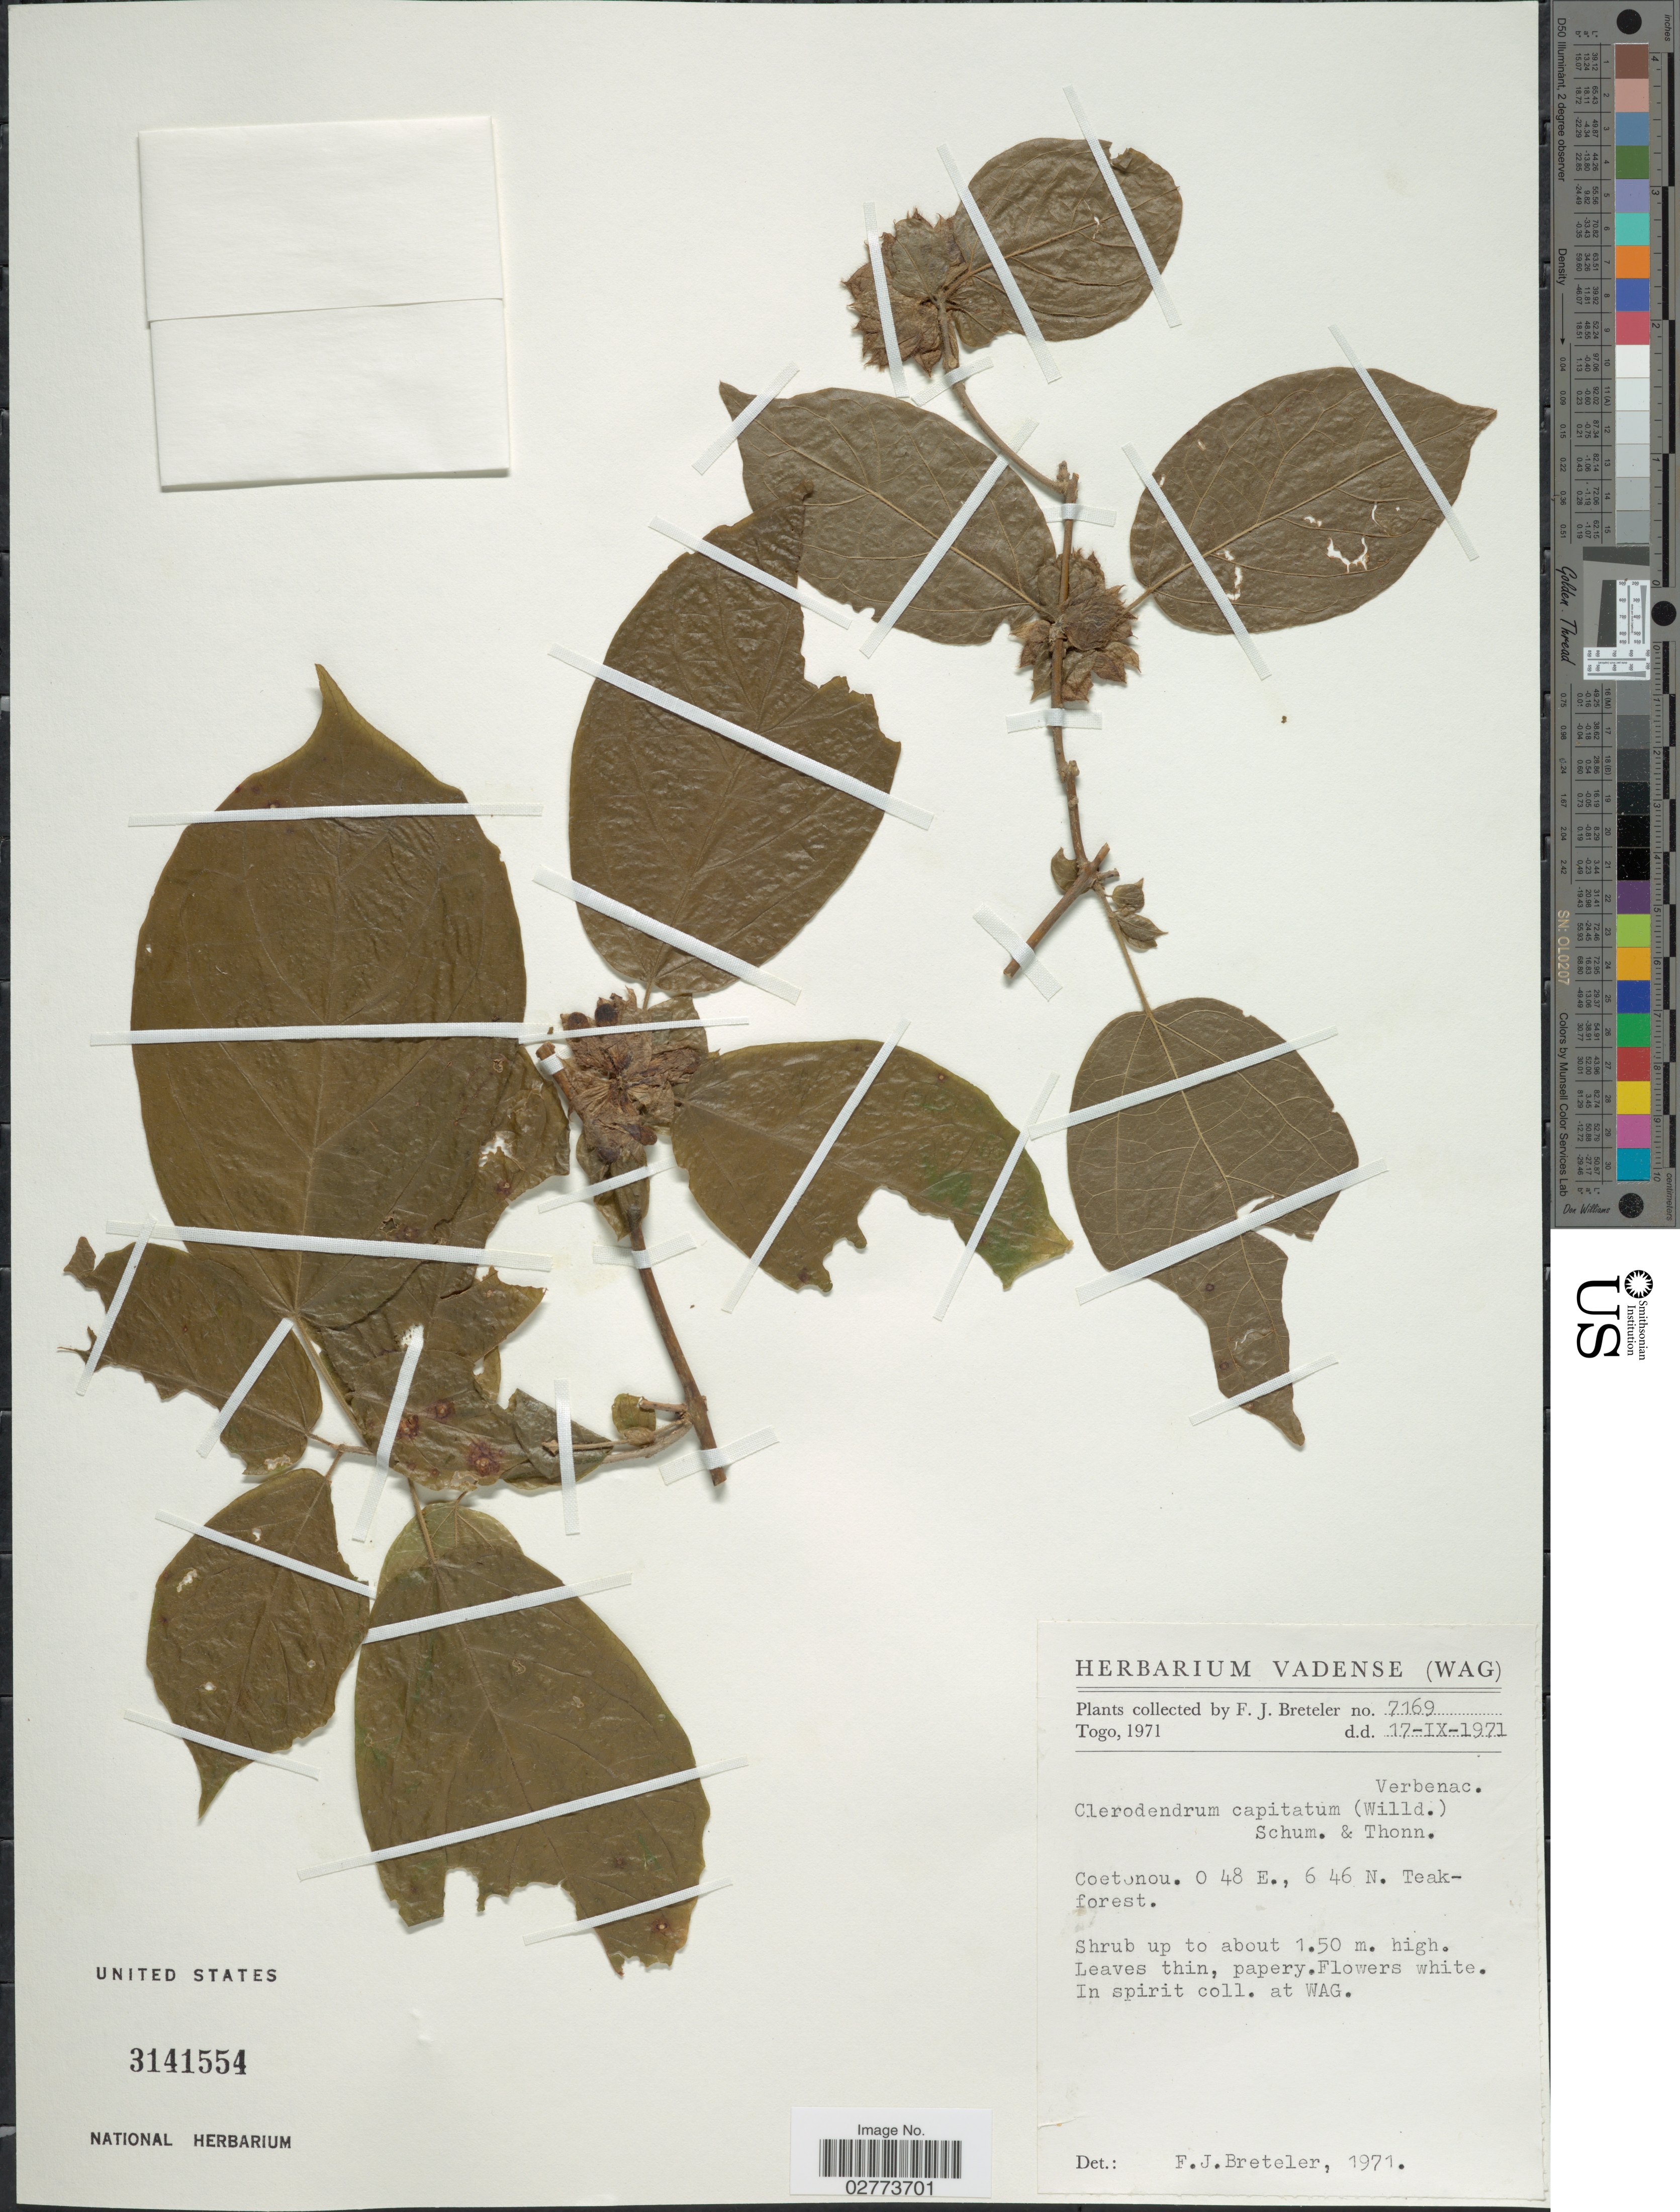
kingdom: Plantae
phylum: Tracheophyta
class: Magnoliopsida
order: Lamiales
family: Lamiaceae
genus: Clerodendrum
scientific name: Clerodendrum capitatum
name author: (Willd.) Schumach. & Thonn.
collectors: F. J. Breteler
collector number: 7169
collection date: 1971-09-17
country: Togo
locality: Coetonou.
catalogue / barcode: US 3141554